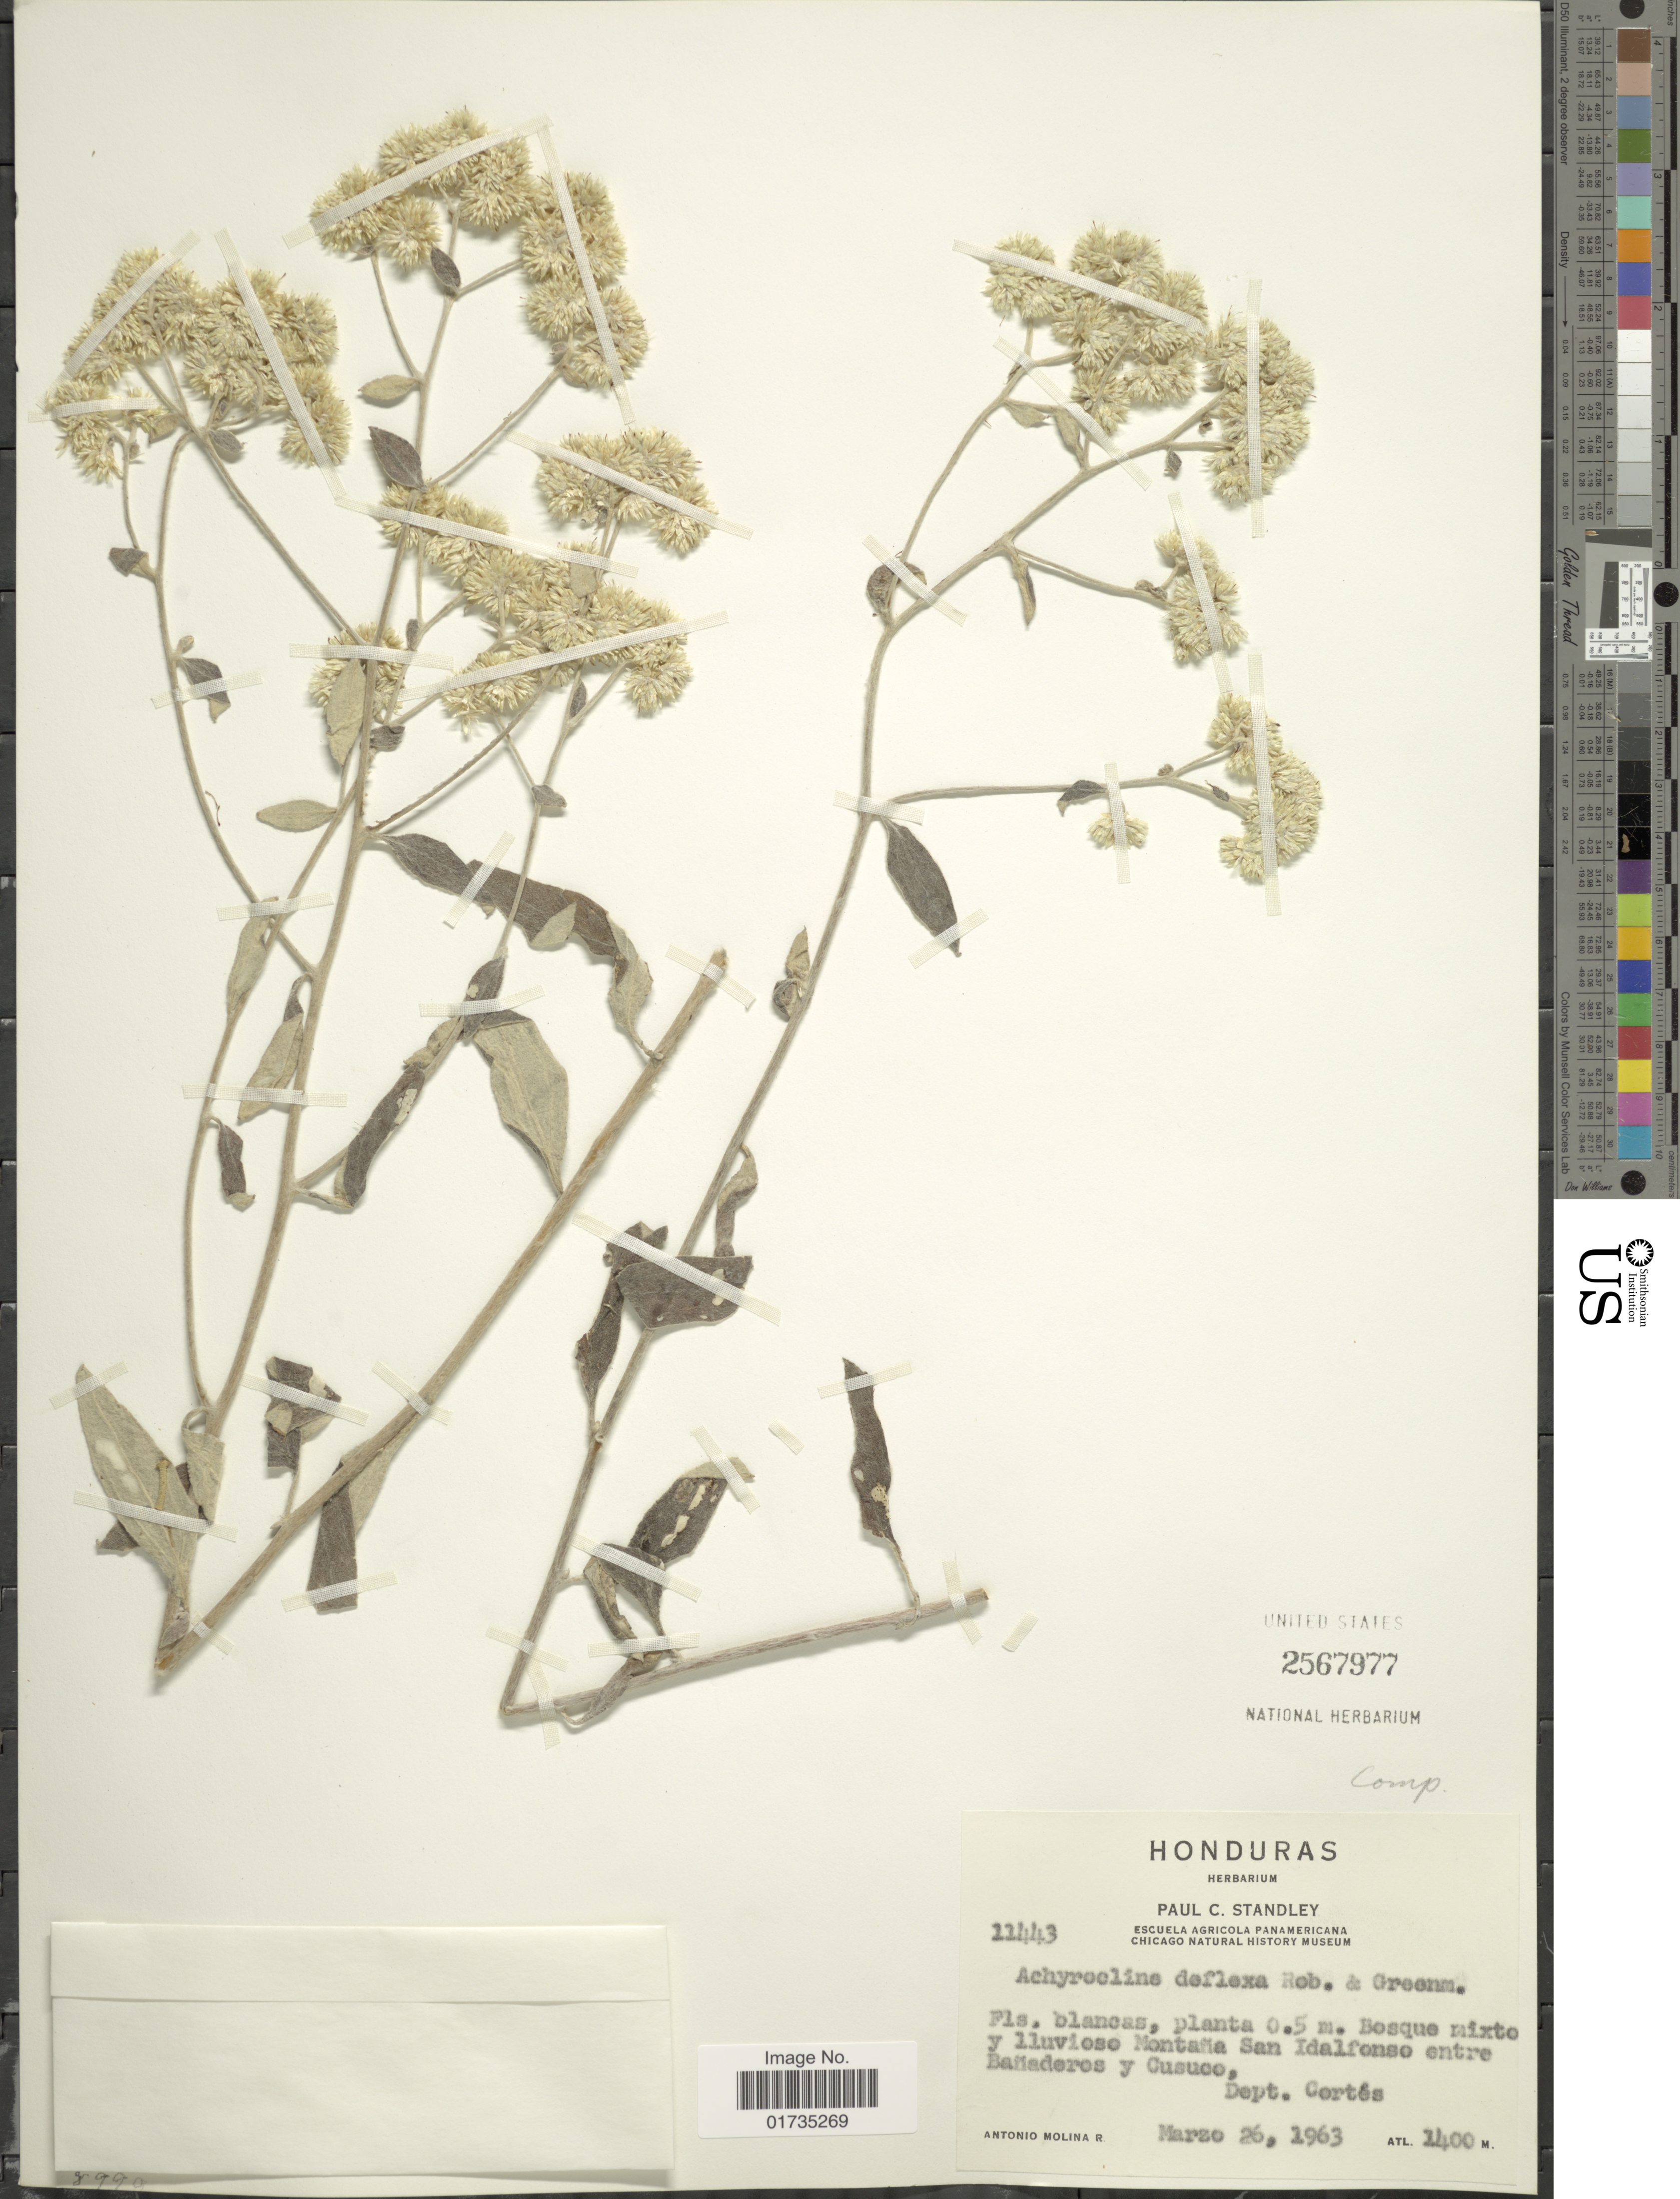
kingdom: Plantae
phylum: Tracheophyta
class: Magnoliopsida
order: Asterales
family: Asteraceae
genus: Achyrocline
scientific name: Achyrocline deflexa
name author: B.L. Rob. & Greenm.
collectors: A. Molina R.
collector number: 11443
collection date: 1963-03-26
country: Honduras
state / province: Cortés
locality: Honduras. bosque mixto y lluvioso Montaña San Idalfonso entre Bañaderos y Cusuco, Dept. Cortes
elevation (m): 1400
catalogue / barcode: US 2567977